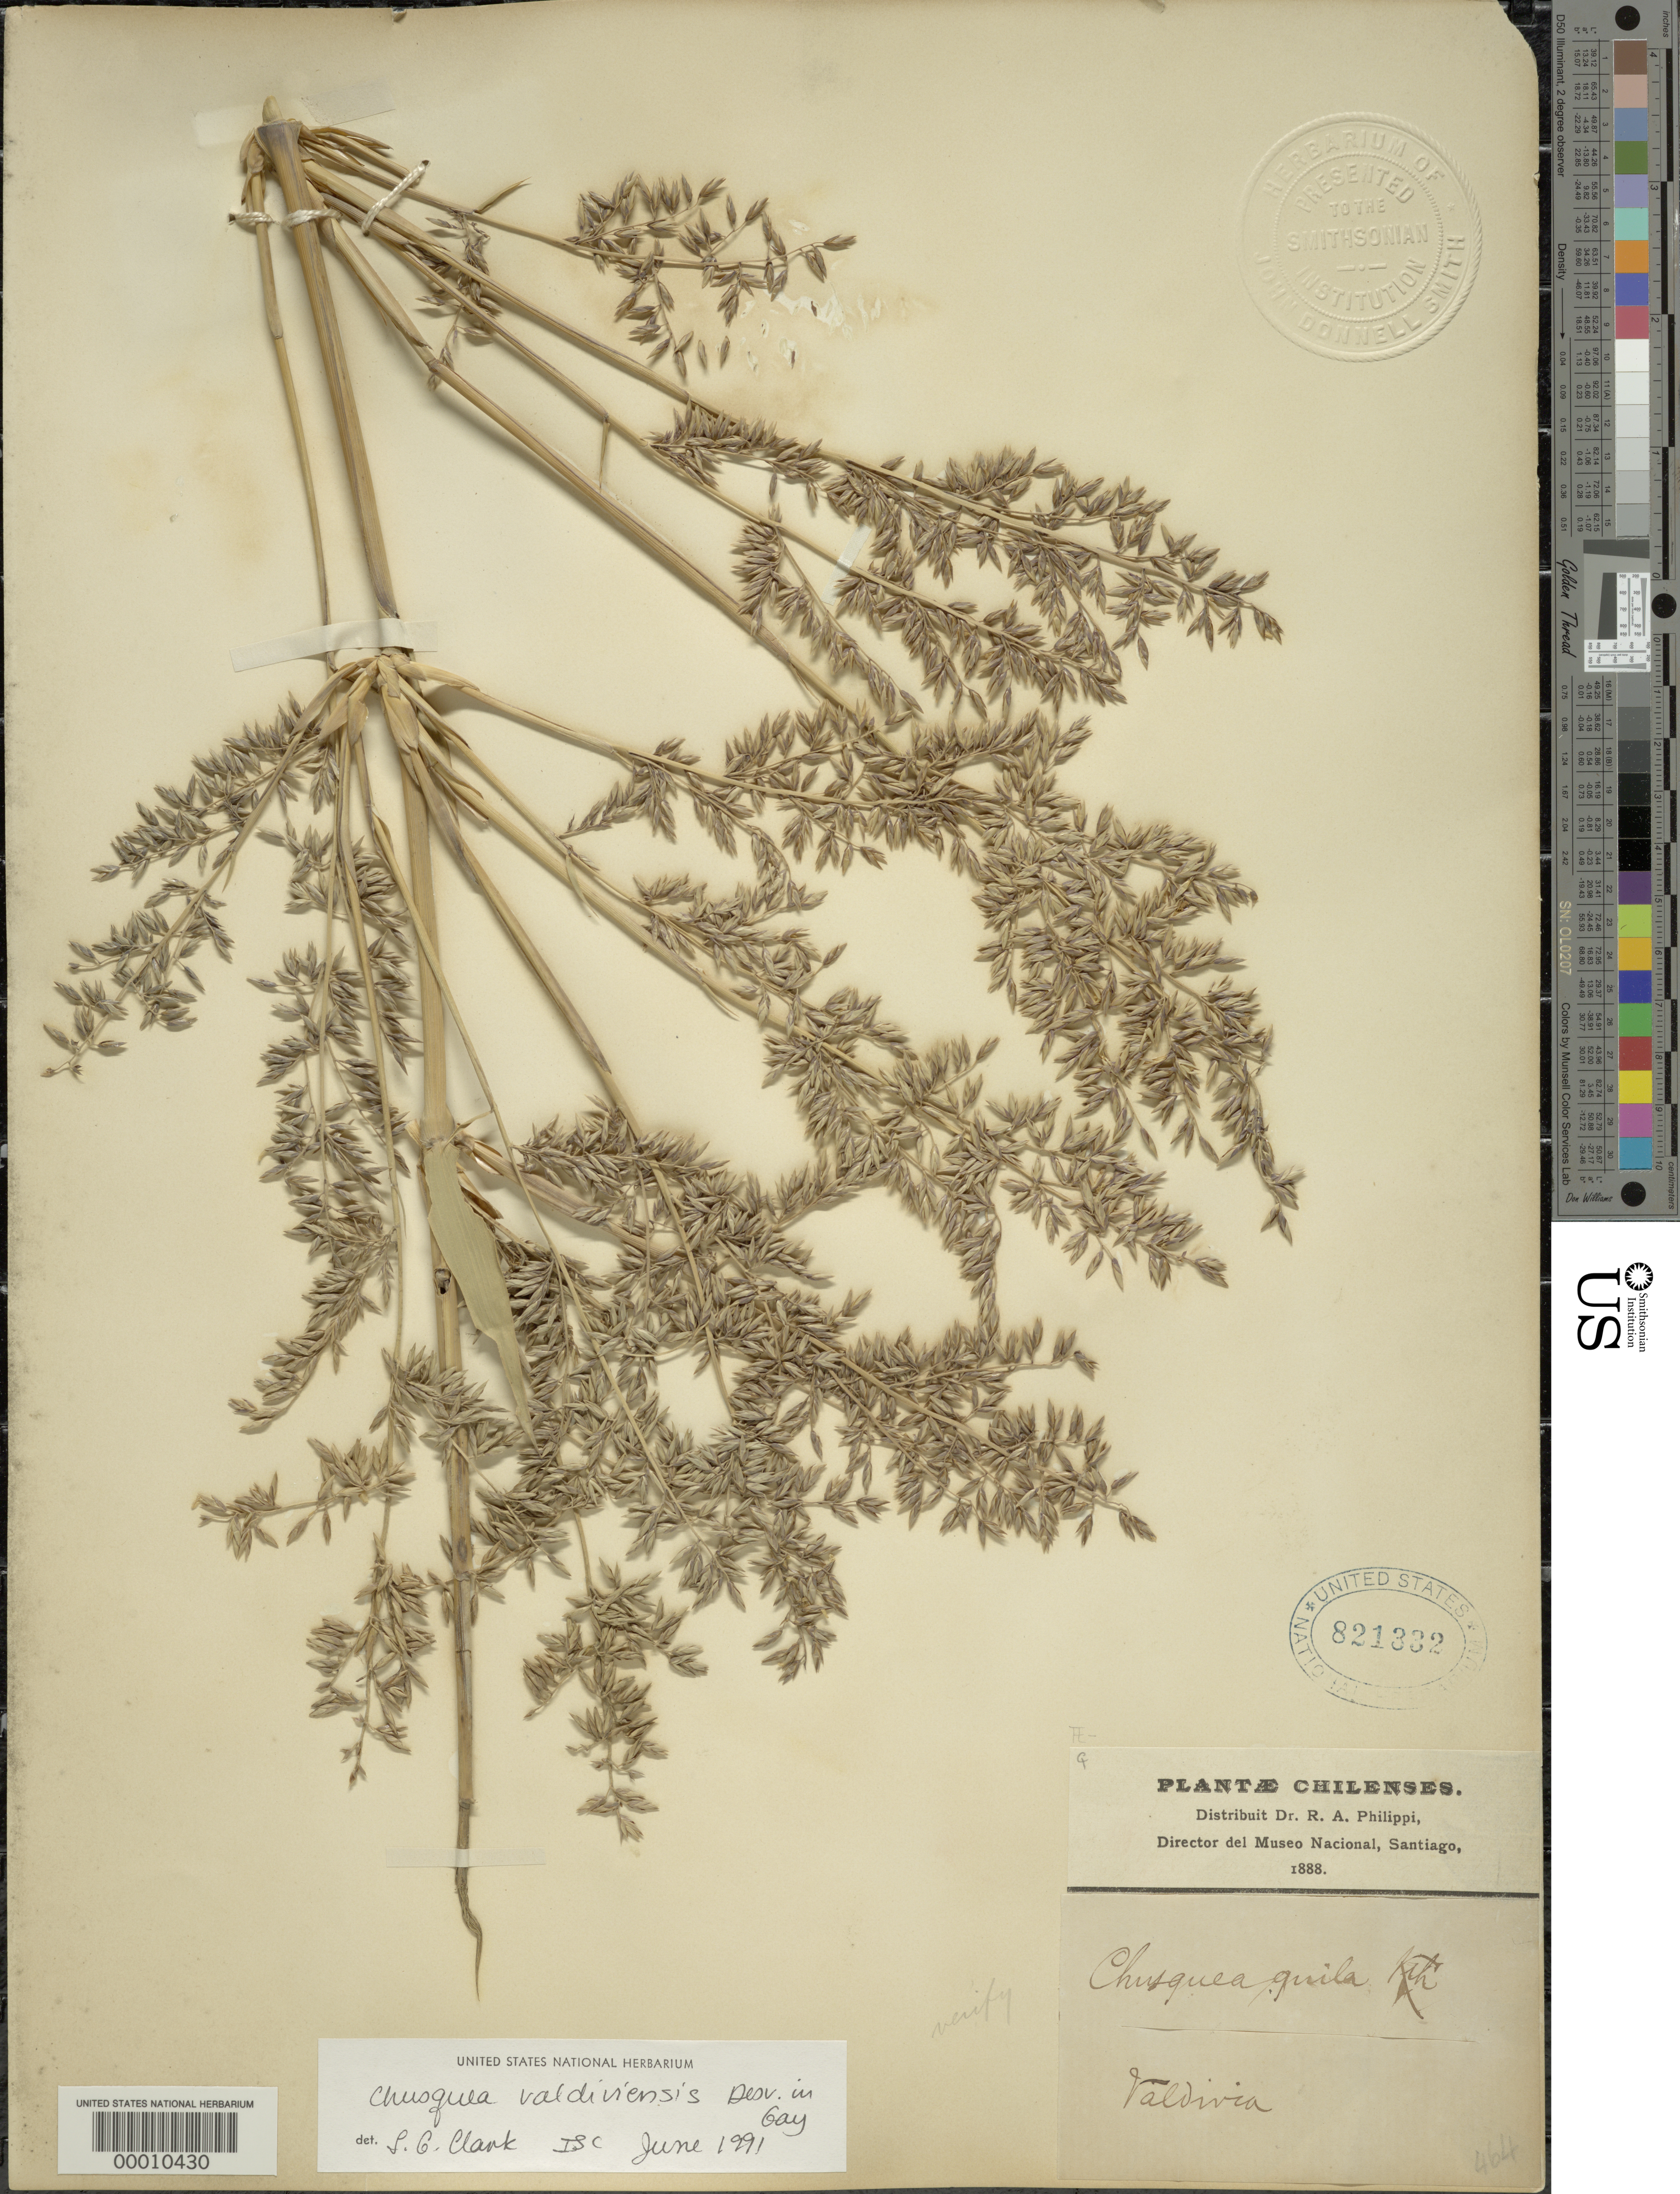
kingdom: Plantae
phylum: Tracheophyta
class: Liliopsida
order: Poales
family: Poaceae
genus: Chusquea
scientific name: Chusquea valdiviensis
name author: É. Desv. in Gay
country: Chile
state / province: Los Lagos (X)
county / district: Valdivia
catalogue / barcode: US 821332